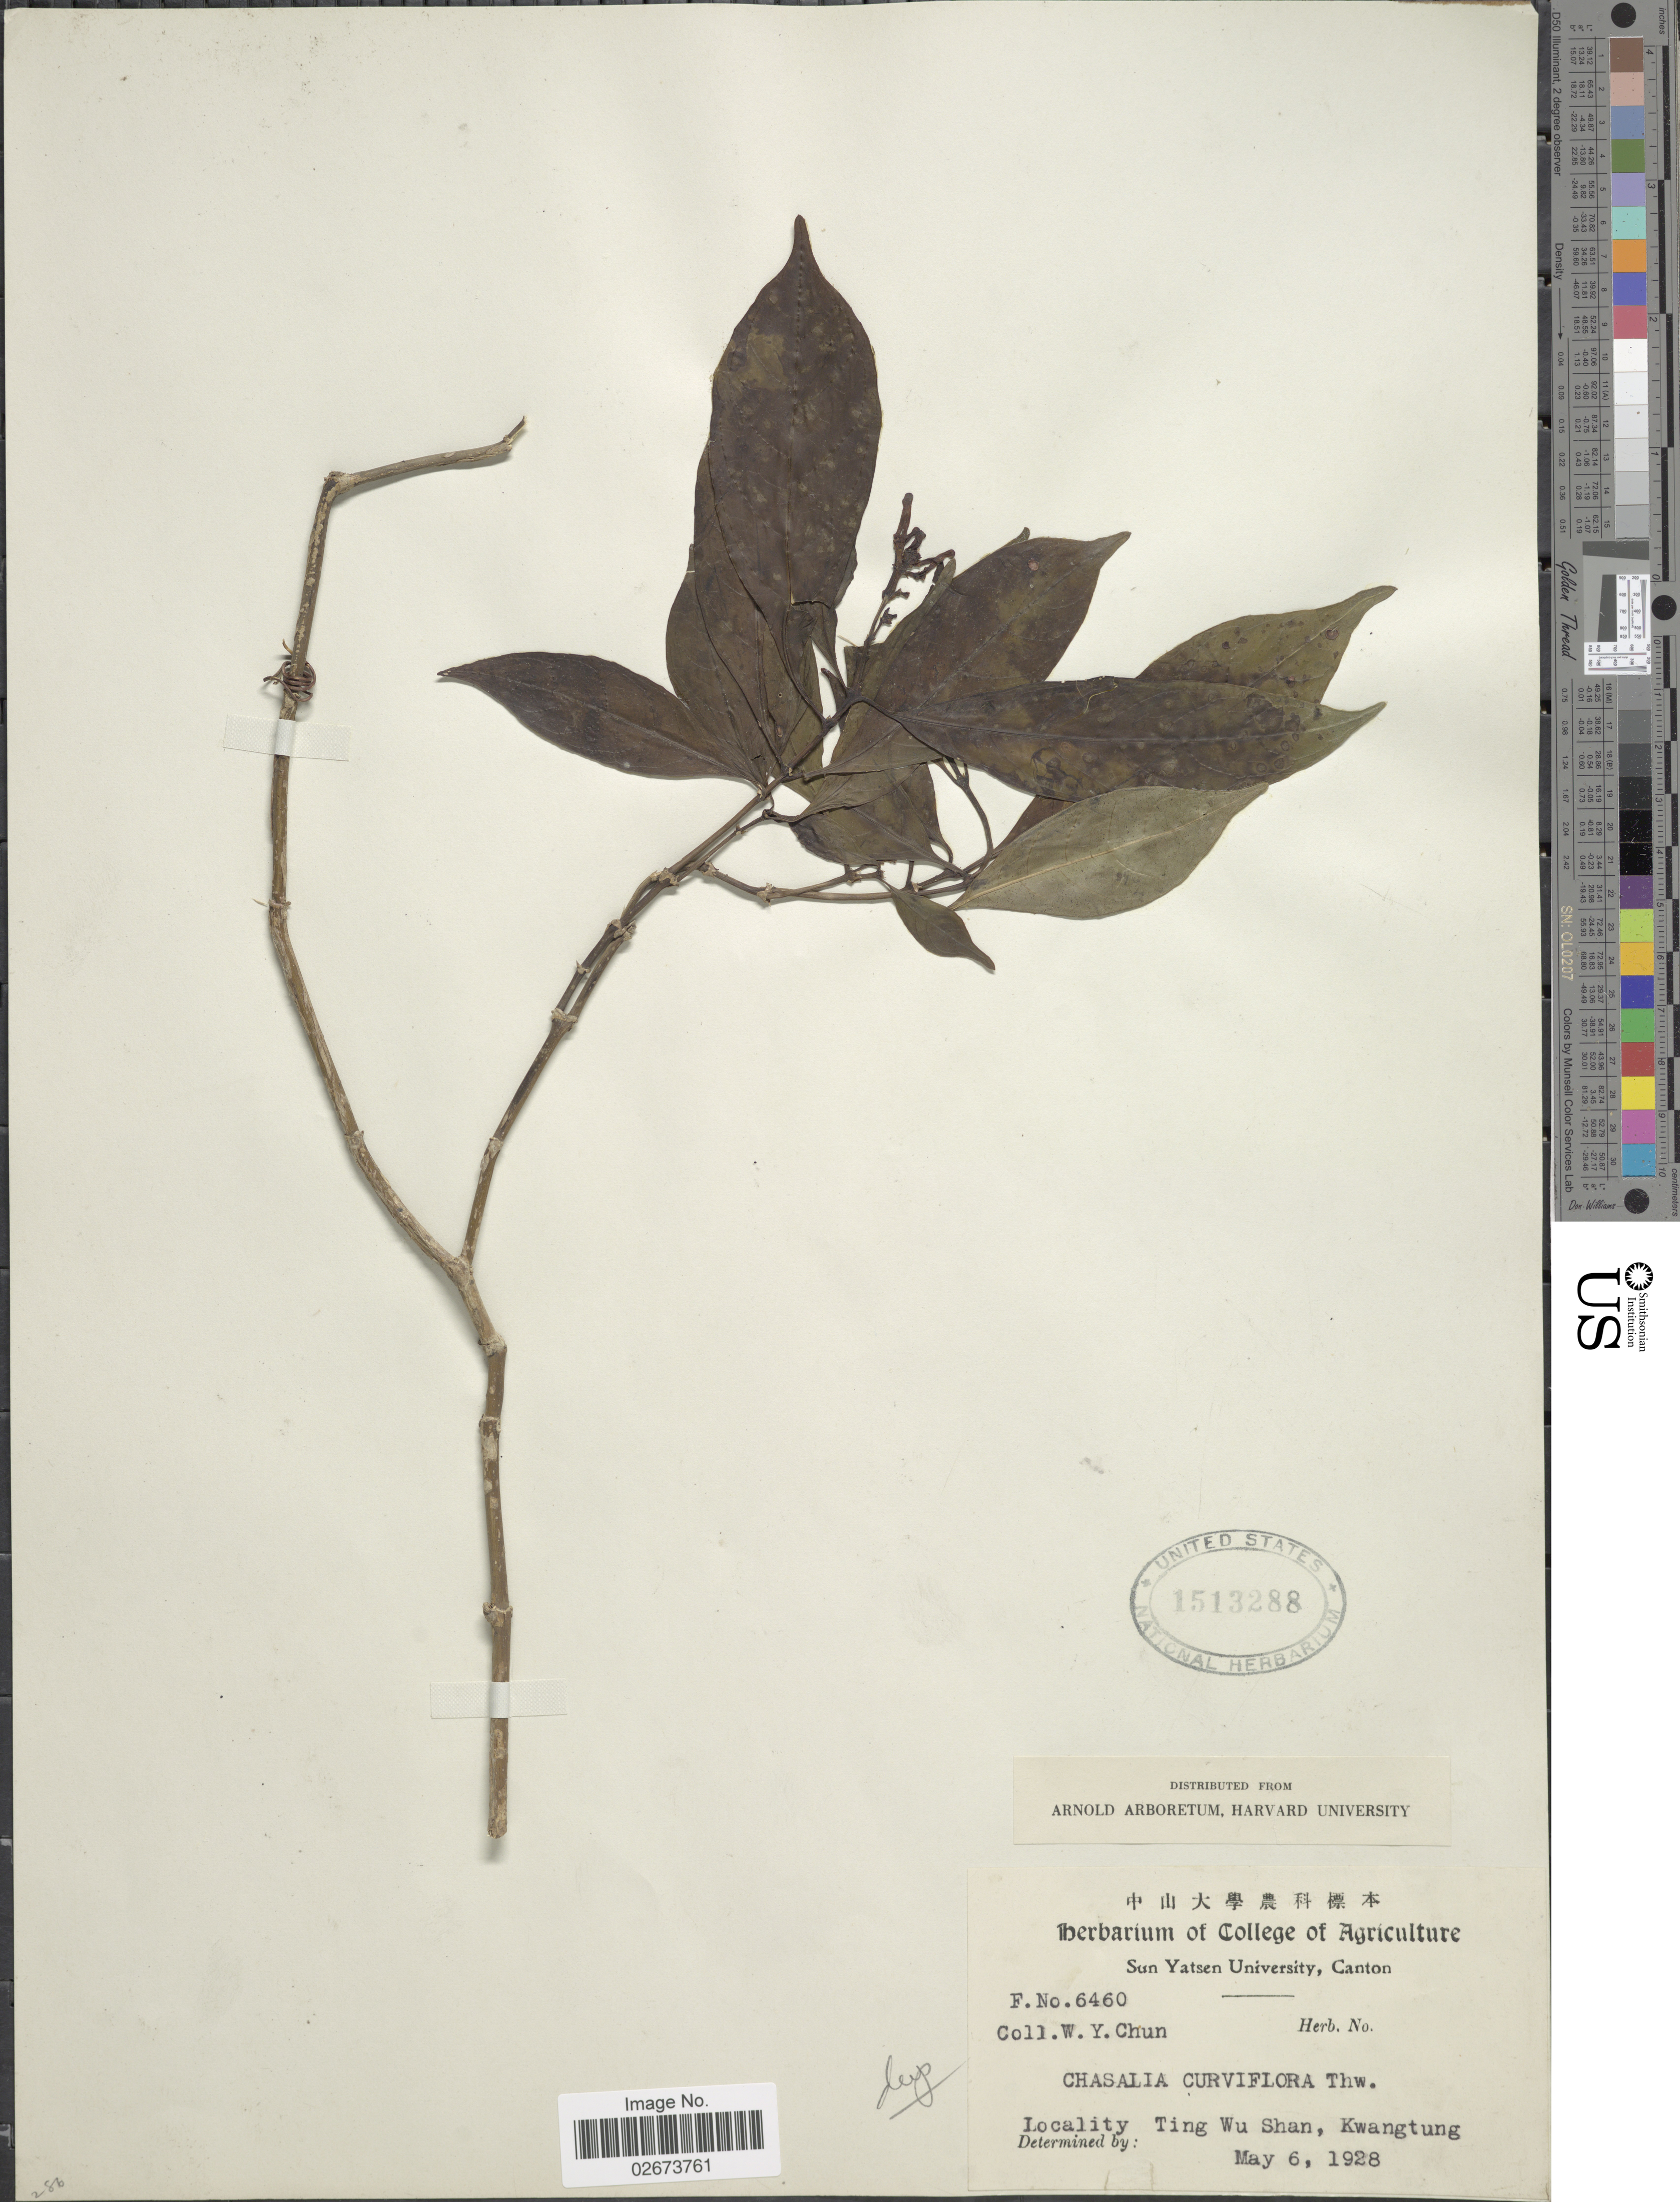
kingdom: Plantae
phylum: Tracheophyta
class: Magnoliopsida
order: Gentianales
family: Rubiaceae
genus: Chassalia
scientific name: Chassalia curviflora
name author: (Wall.) Thwaites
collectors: W. Y. Chun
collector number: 6460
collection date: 1928-05-06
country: China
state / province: Guangdong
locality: Ting Wu Shan, Kwangtung.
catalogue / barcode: US 1513288